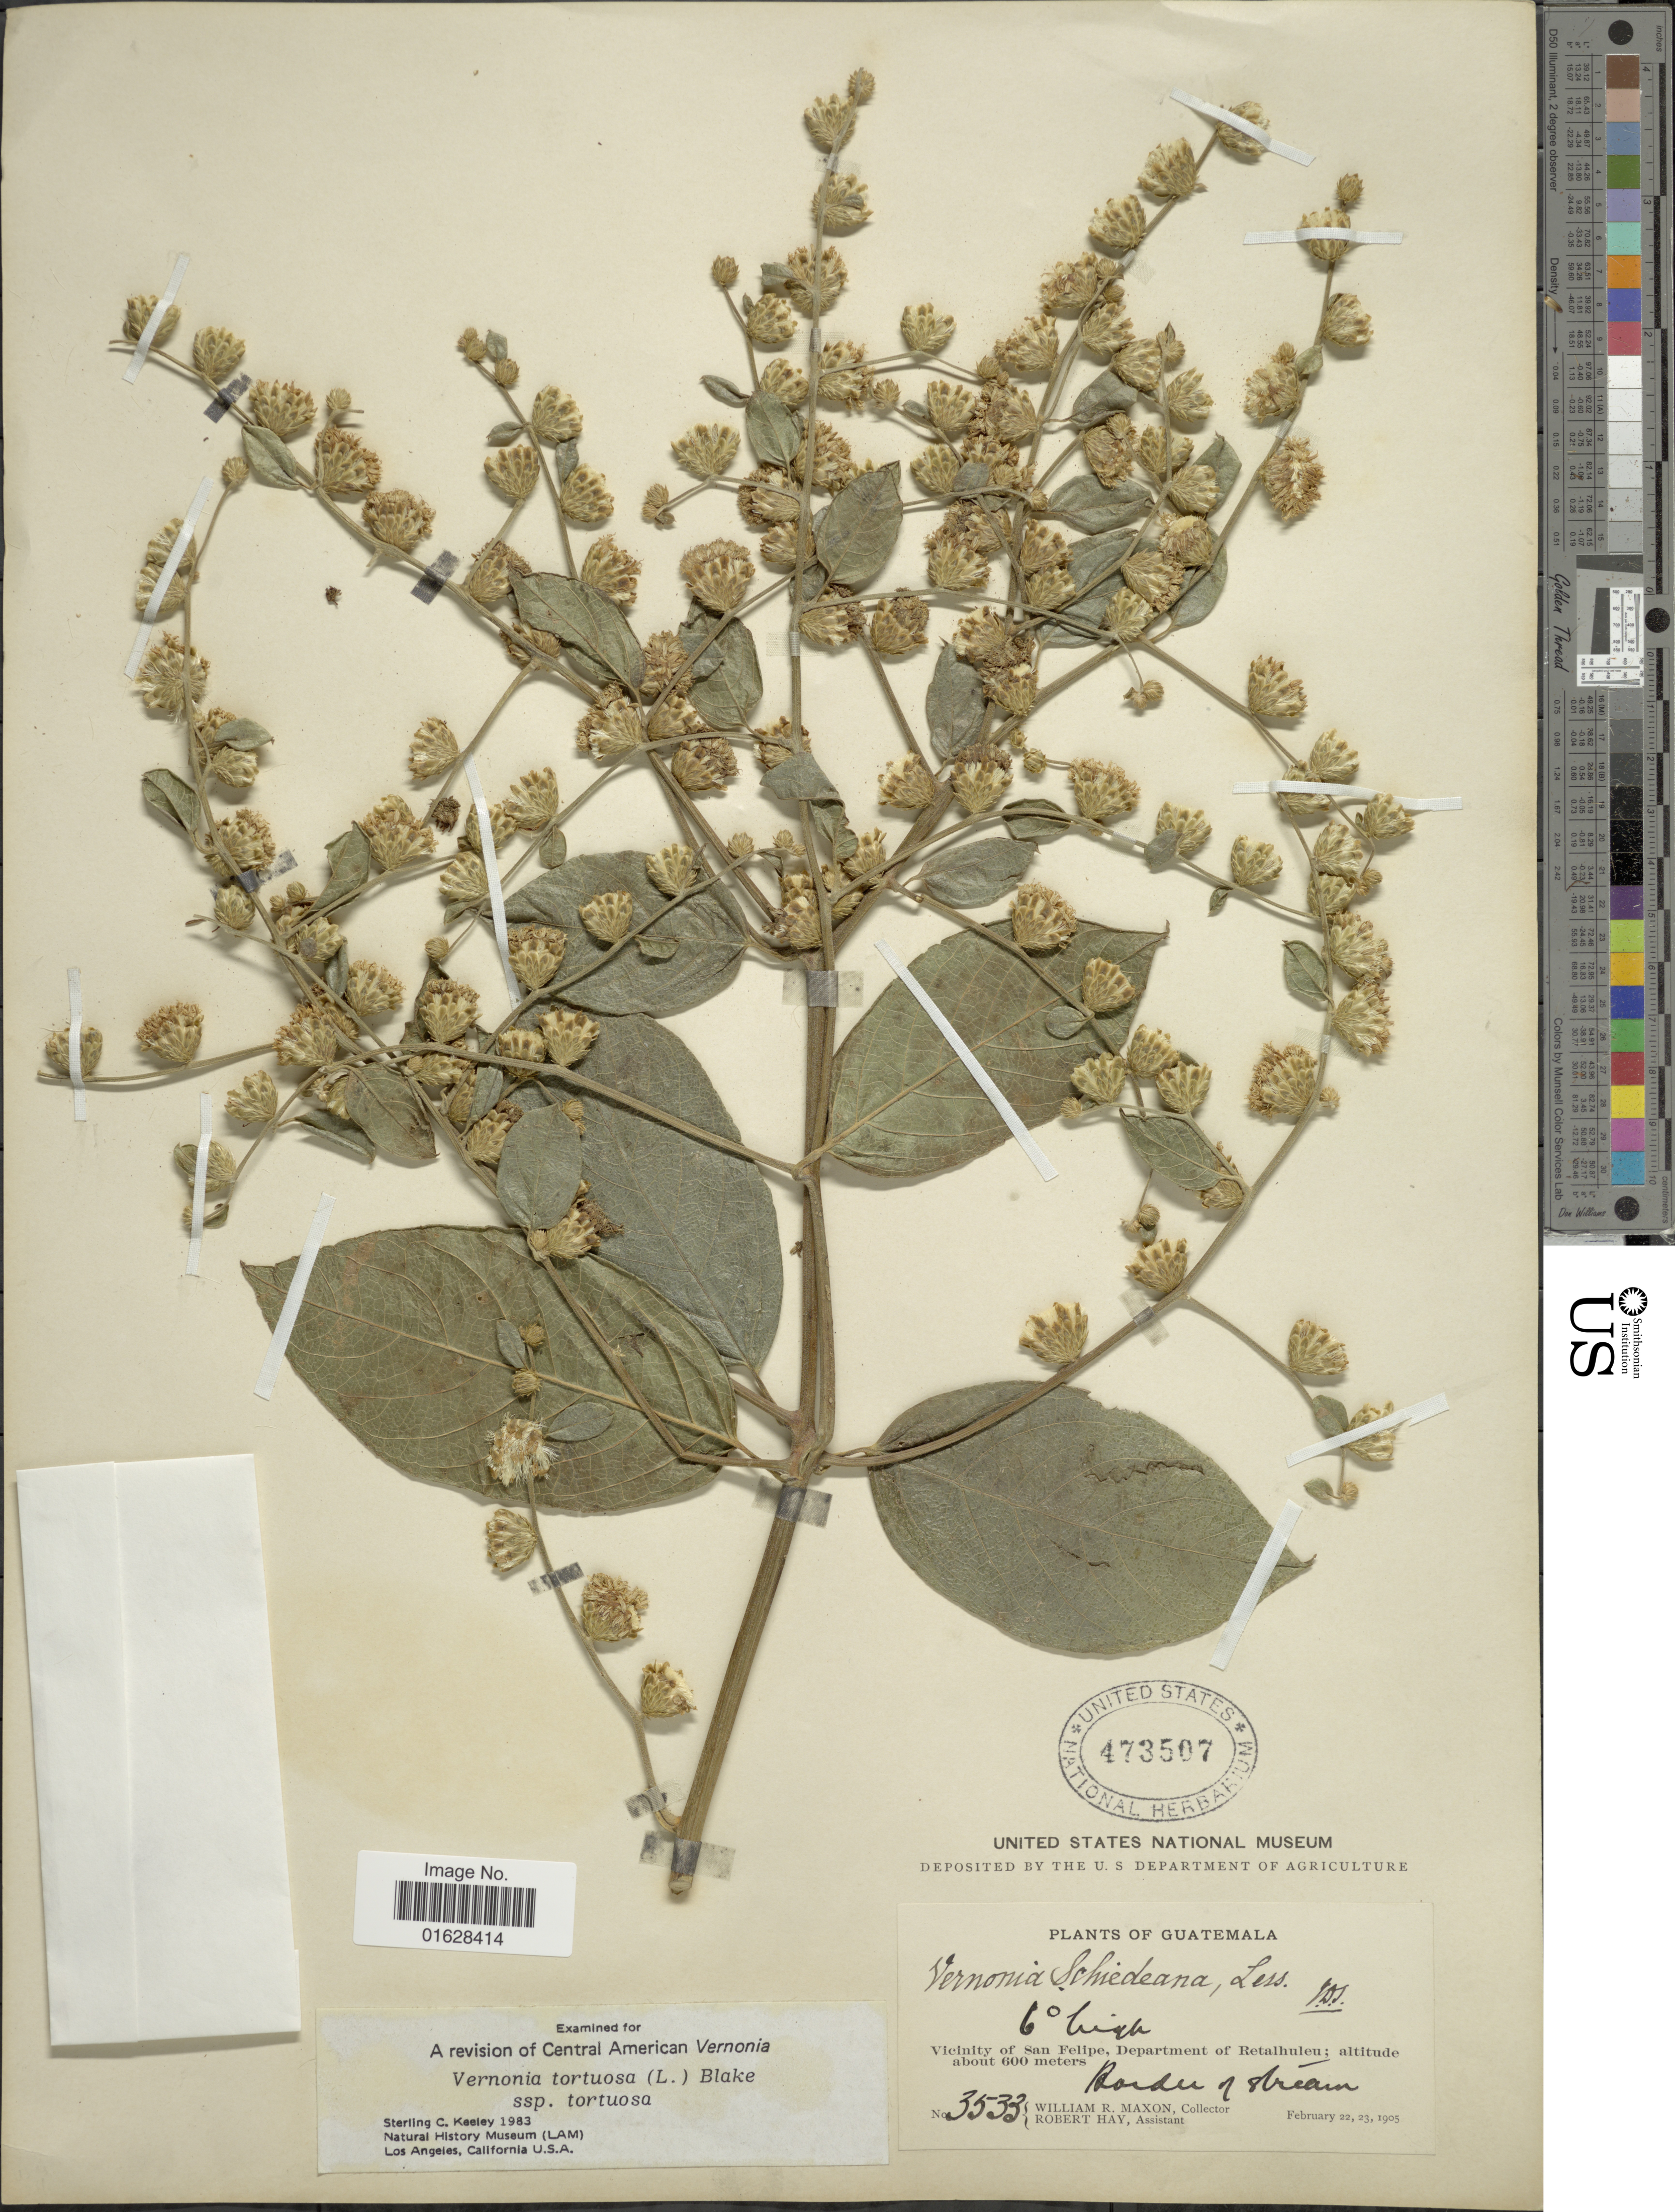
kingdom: Plantae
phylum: Tracheophyta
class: Magnoliopsida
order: Asterales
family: Asteraceae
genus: Lepidaploa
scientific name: Lepidaploa tortuosa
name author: (L.) H. Rob.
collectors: W. R. Maxon & R. H. Hay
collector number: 3533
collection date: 1905-02-22/1905-02-23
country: Guatemala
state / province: Retalhuleu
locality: Vicinity of San Felipe, Department of Retalhuleu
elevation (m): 600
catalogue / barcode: US 473507